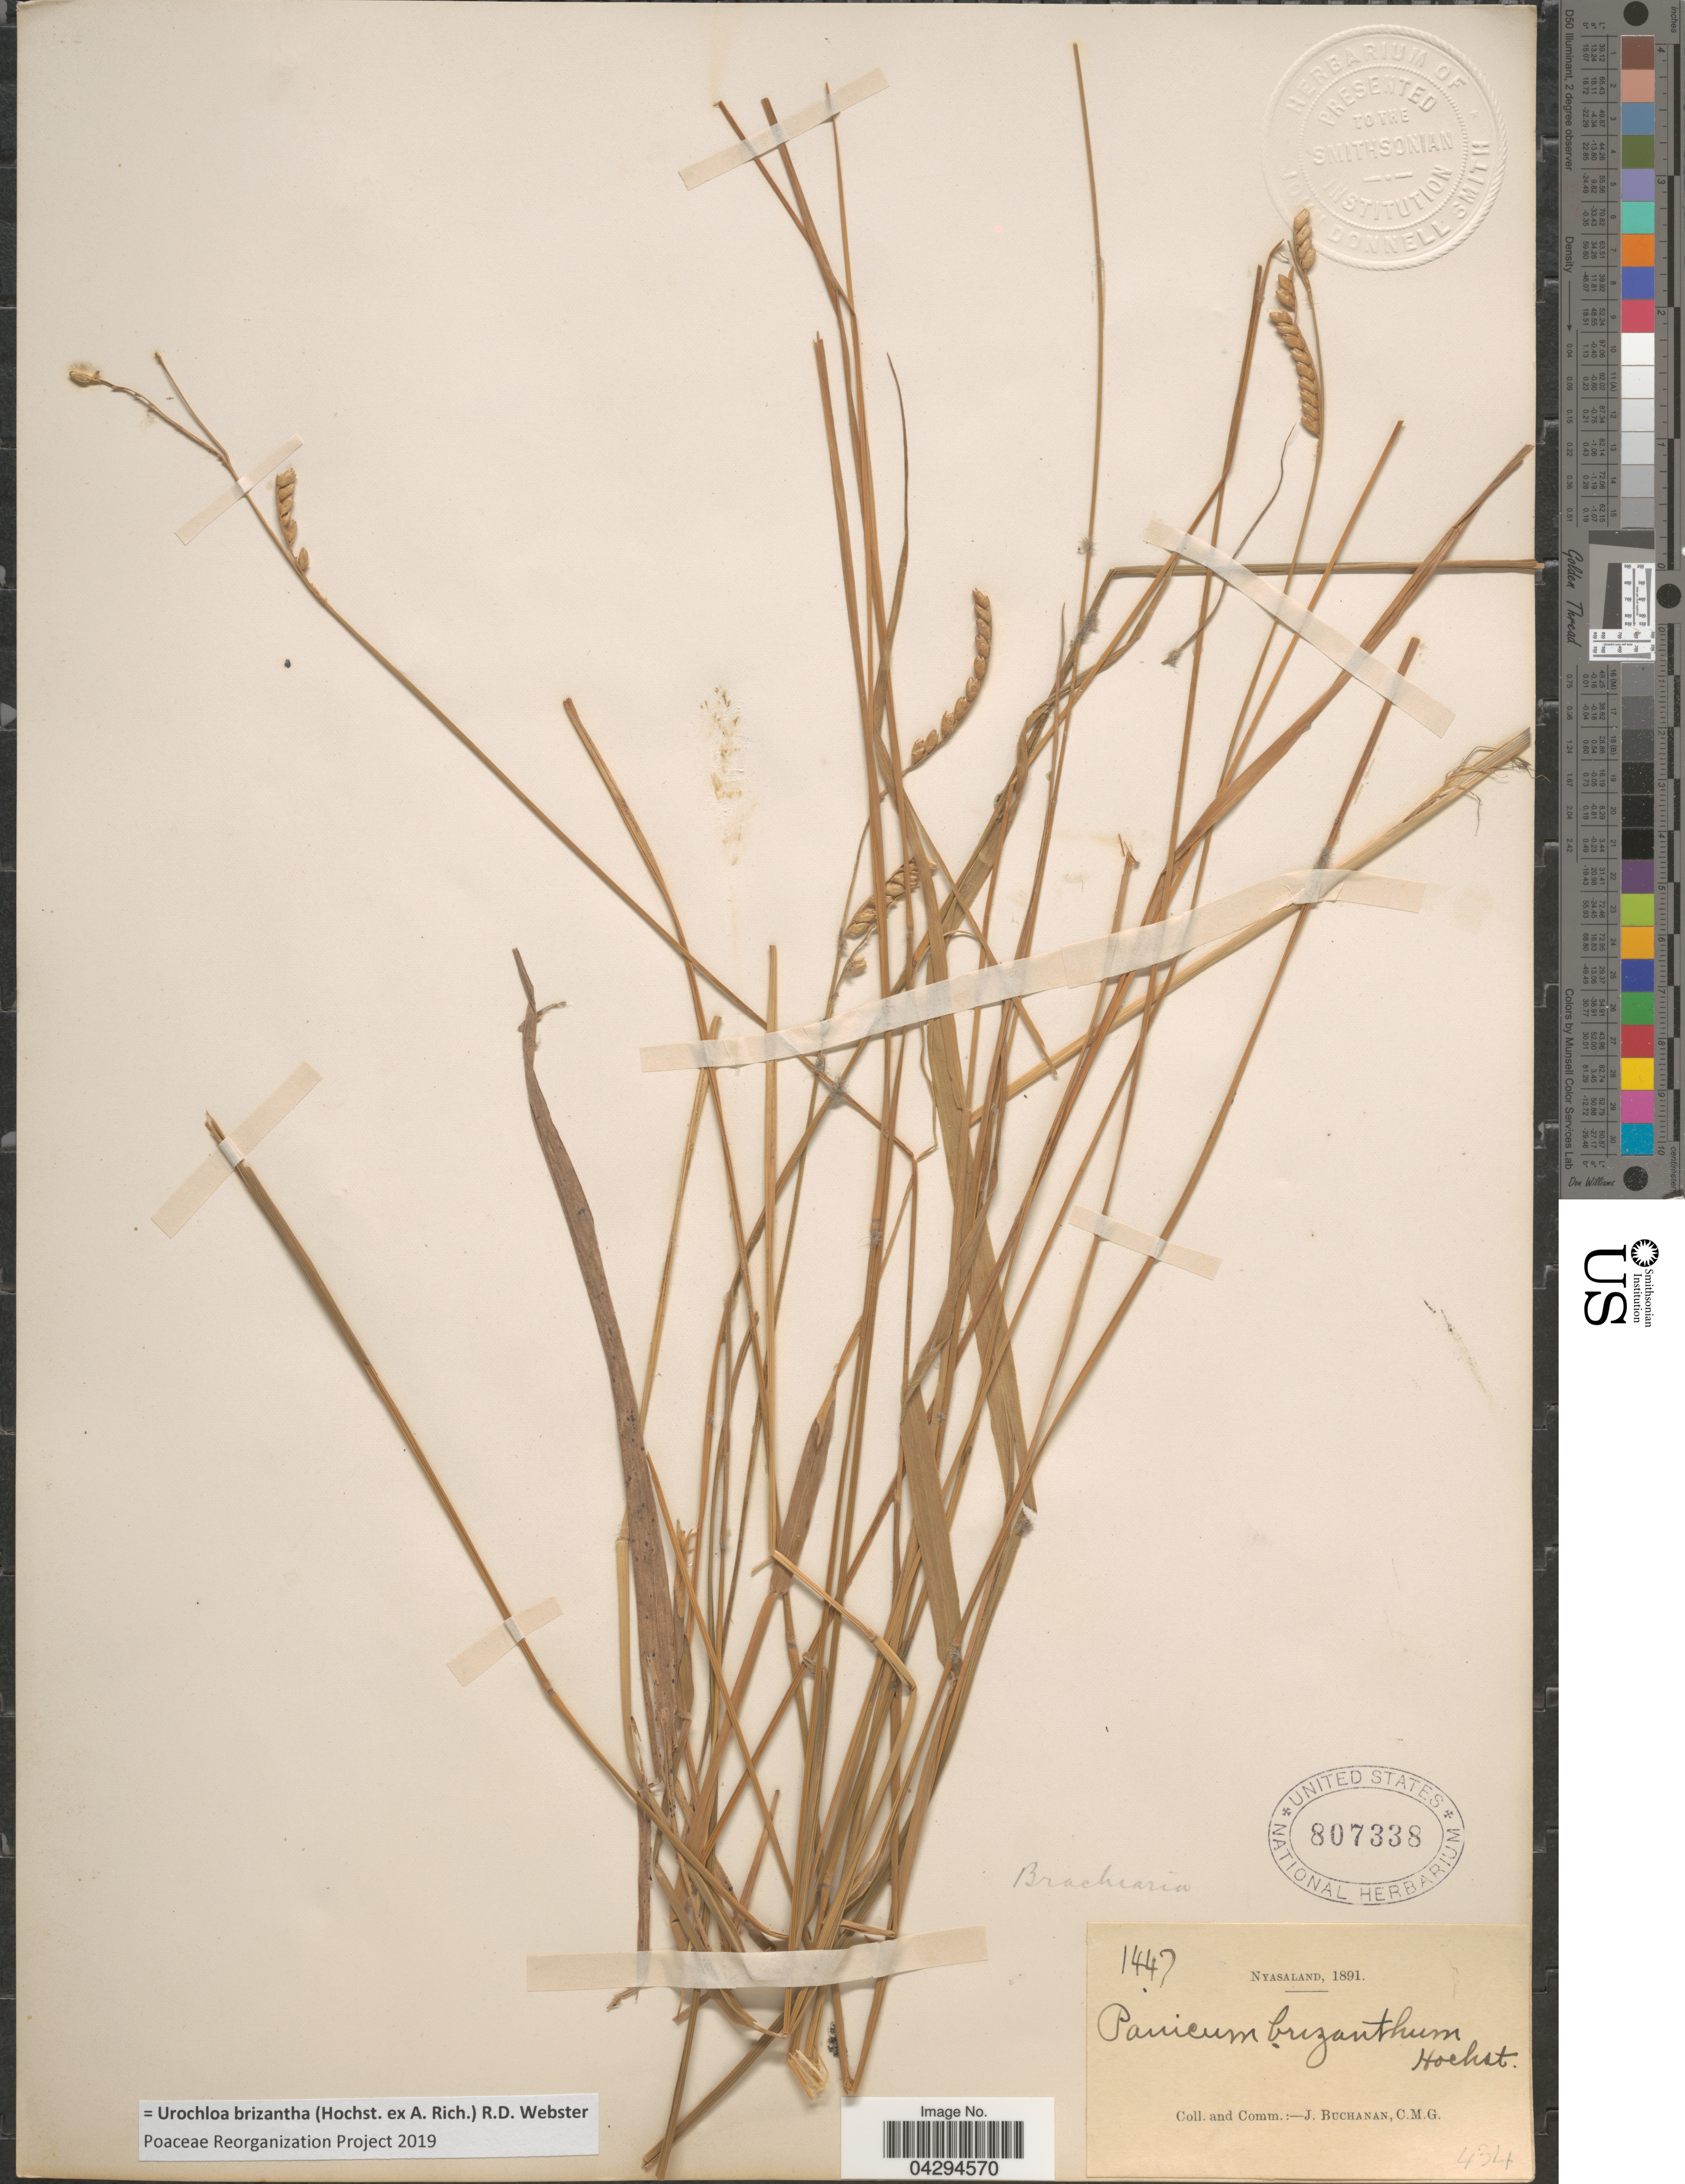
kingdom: Plantae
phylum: Tracheophyta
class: Liliopsida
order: Poales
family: Poaceae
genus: Urochloa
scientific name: Urochloa brizantha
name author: (Hochst. ex A. Rich.) R.D. Webster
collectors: J. Buchanan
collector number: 1447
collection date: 1891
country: Malawi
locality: Nyasaland.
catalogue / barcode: US 807338